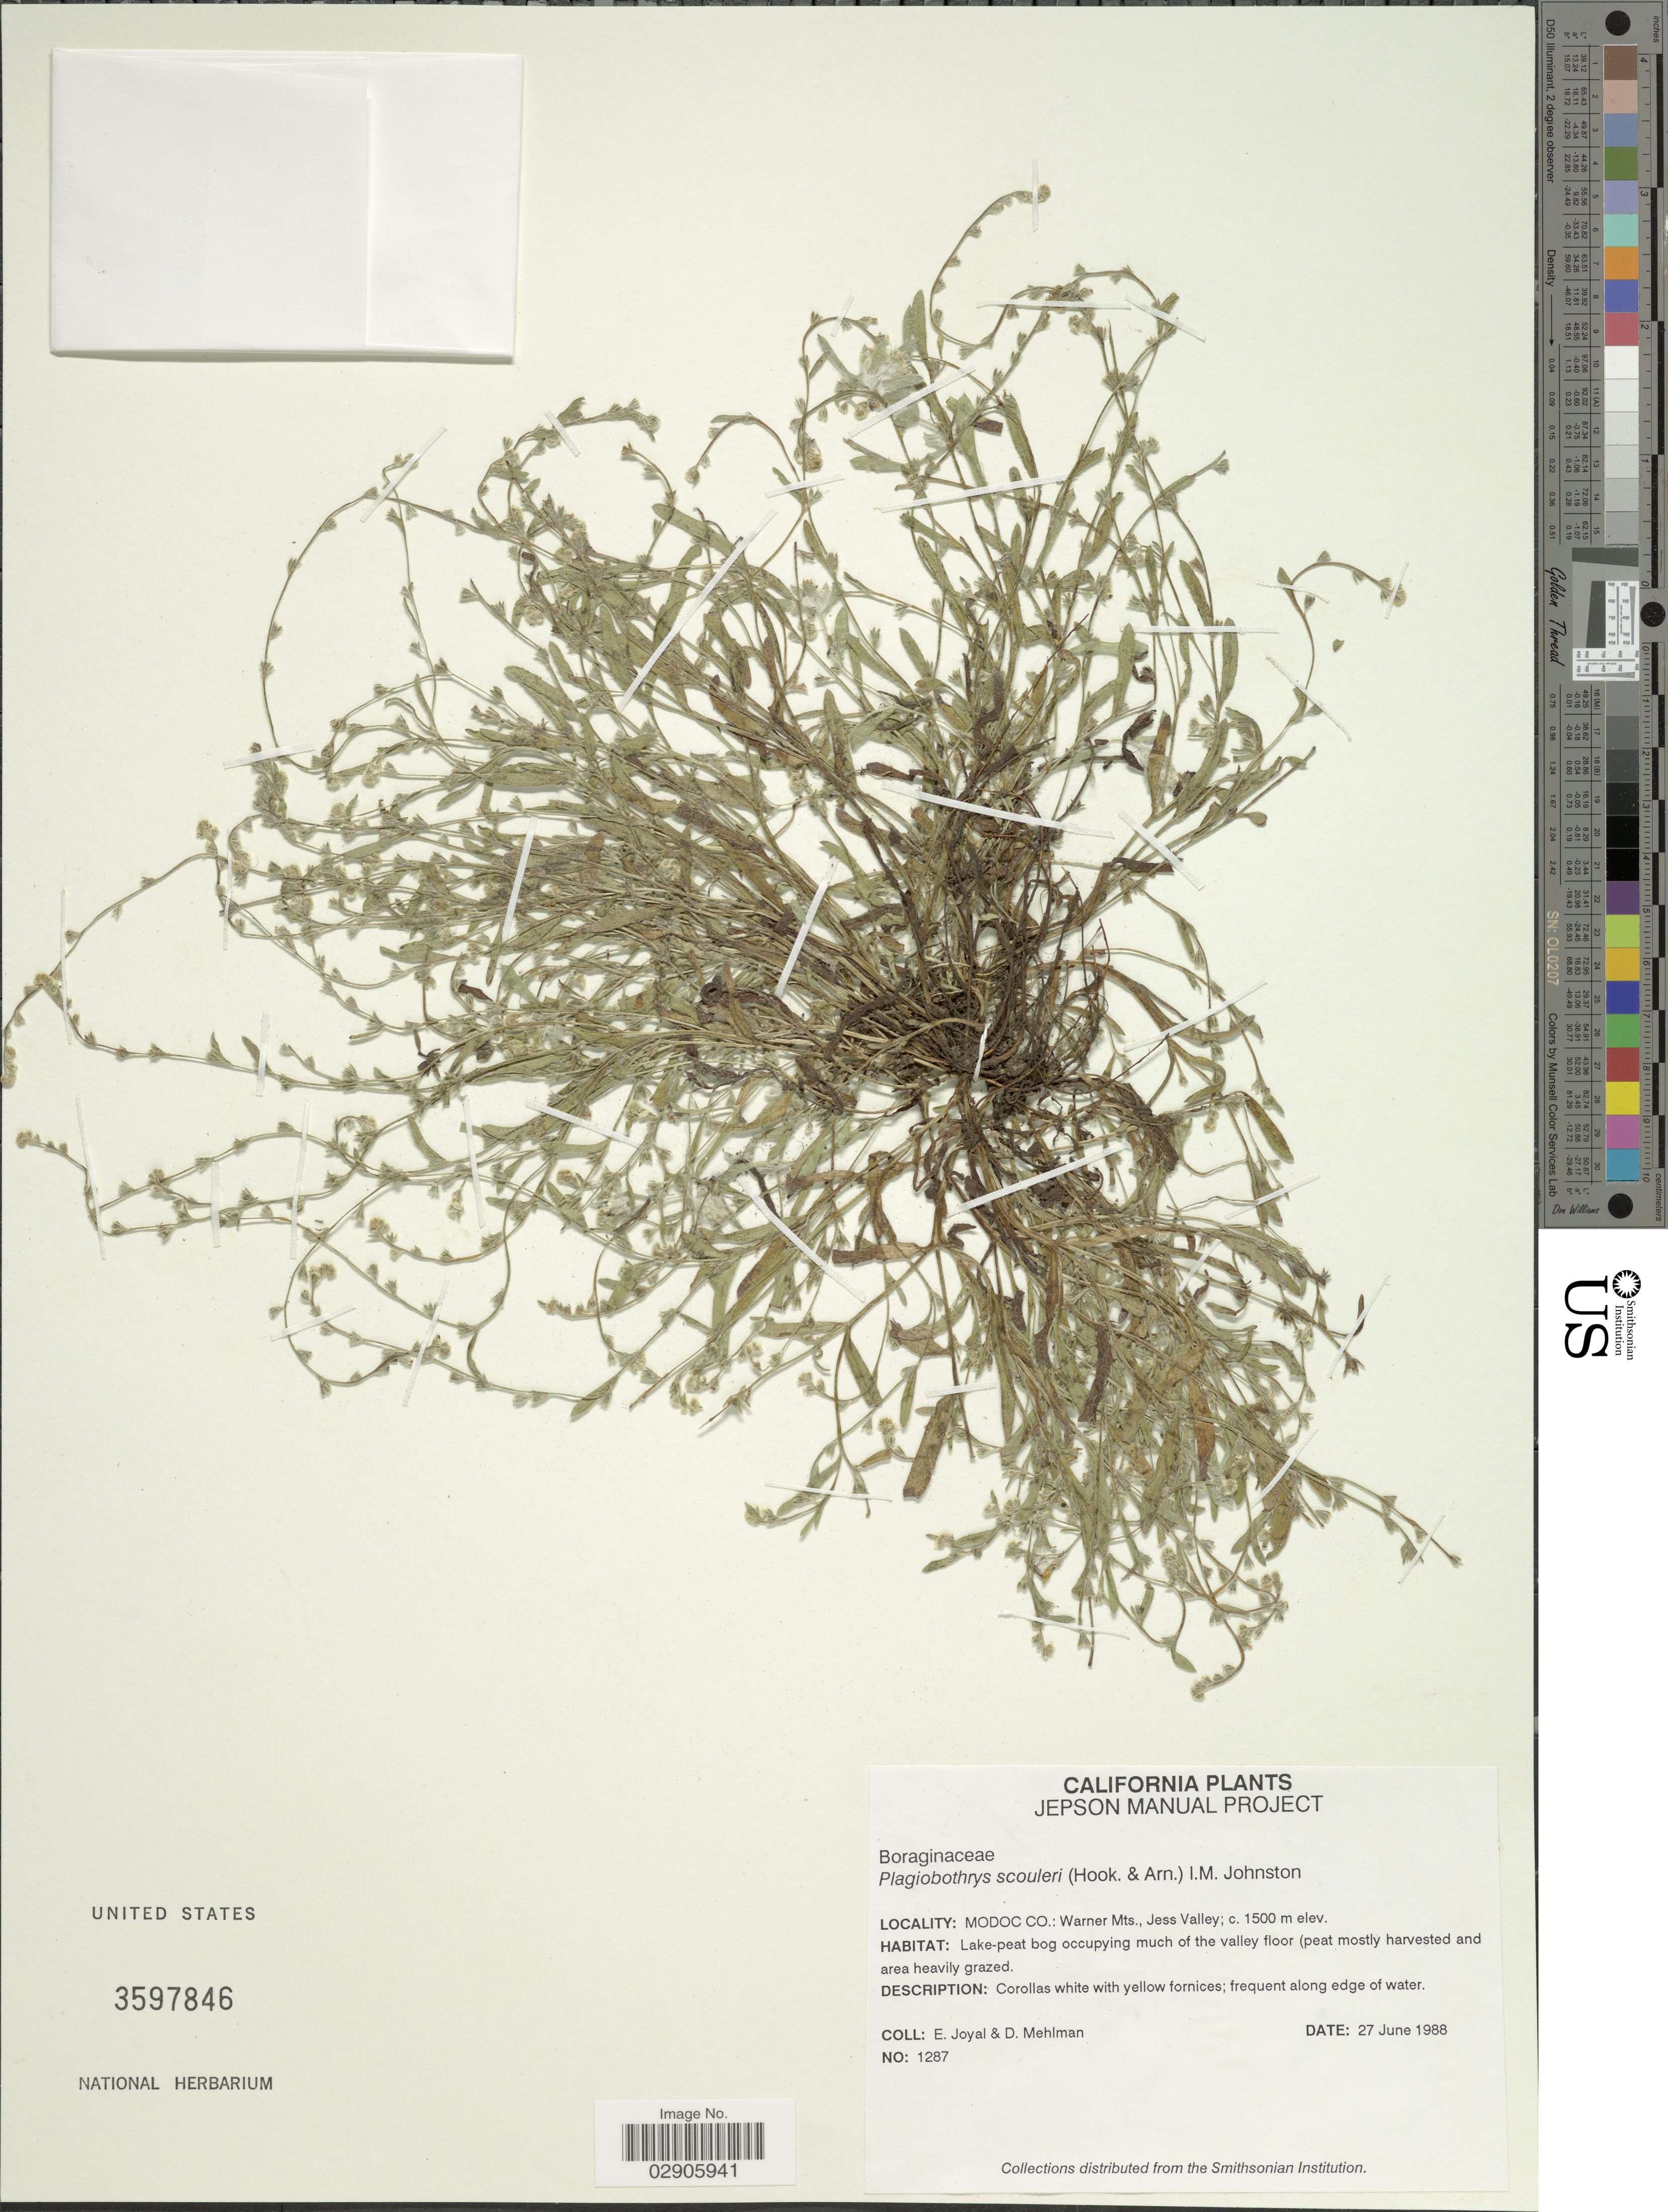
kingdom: Plantae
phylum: Tracheophyta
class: Magnoliopsida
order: Boraginales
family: Boraginaceae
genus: Plagiobothrys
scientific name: Plagiobothrys scouleri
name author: I.M. Johnst.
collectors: E. Joyal & D. Mehlman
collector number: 1287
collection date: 1988-06-27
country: United States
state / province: California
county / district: Modoc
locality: Modoc Co.: Warner Mts., Jess Valley.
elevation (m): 1500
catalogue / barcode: US 3597846